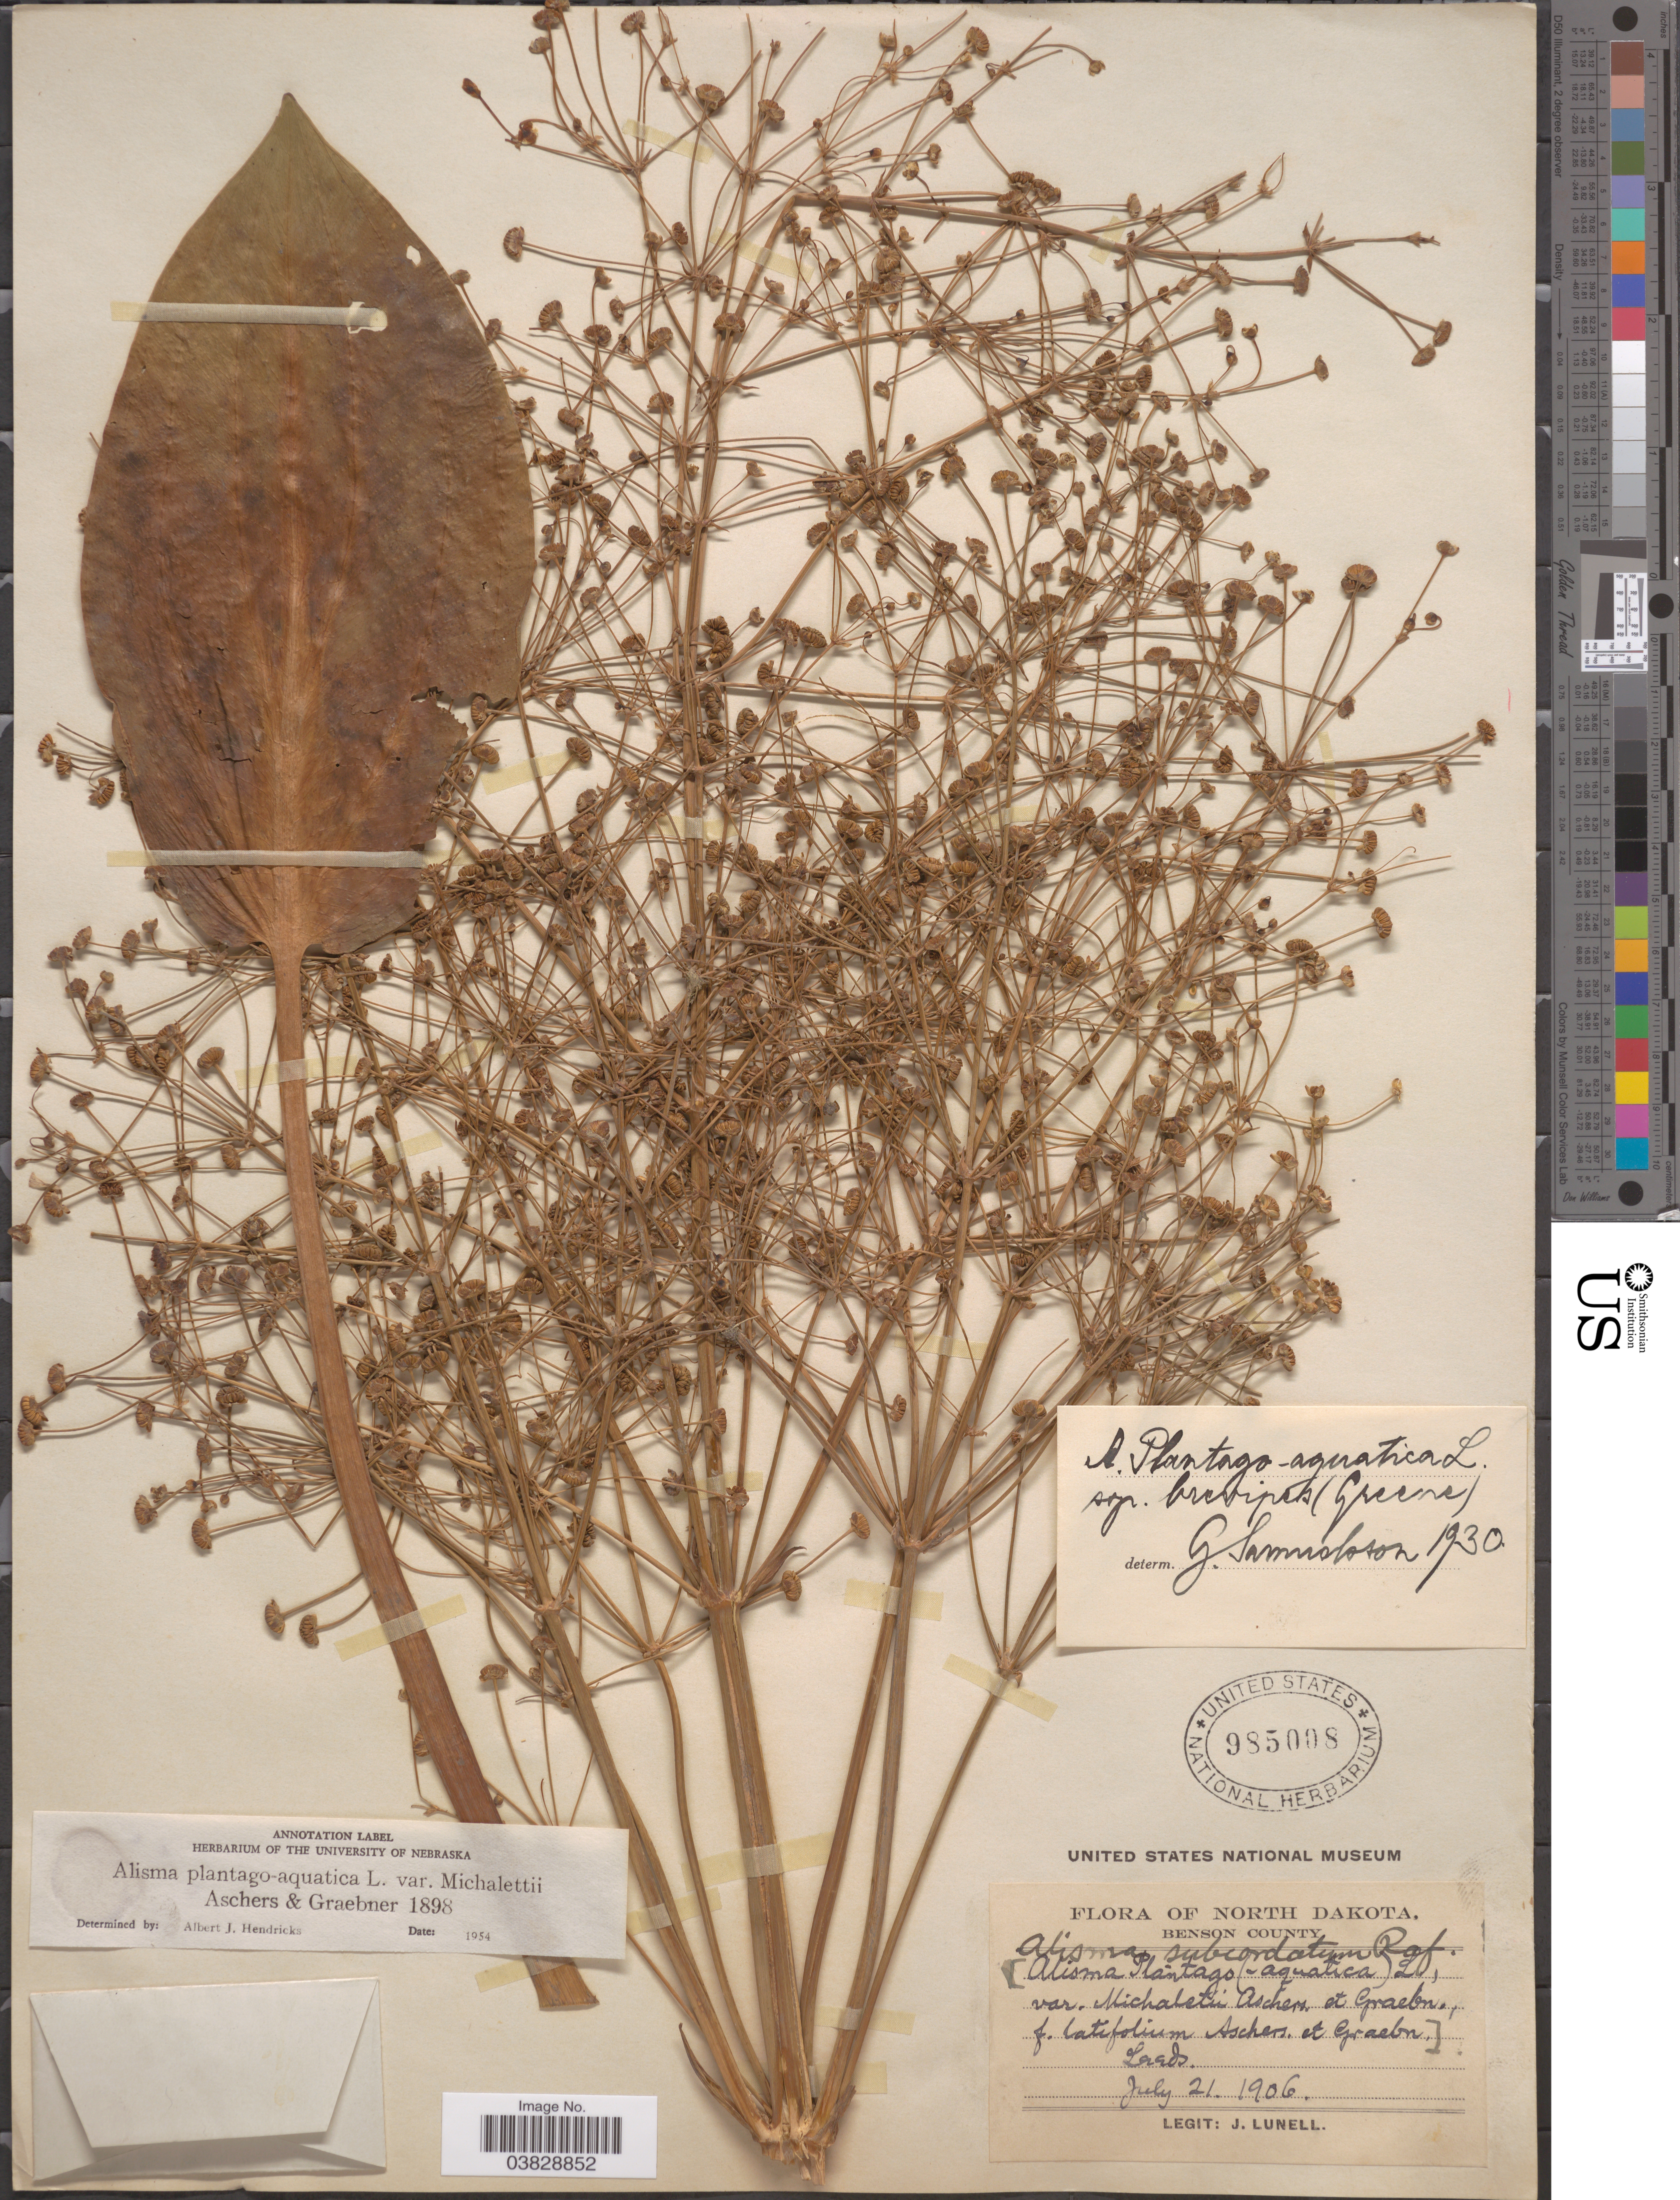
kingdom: Plantae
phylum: Tracheophyta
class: Liliopsida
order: Alismatales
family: Alismataceae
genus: Alisma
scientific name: Alisma plantago-aquatica var. michaletii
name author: (Asch. & Graebn.) Buchenau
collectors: J. Lunell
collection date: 1906-07-21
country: United States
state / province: North Dakota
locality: Benson County. Leeds.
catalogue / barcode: US 985008